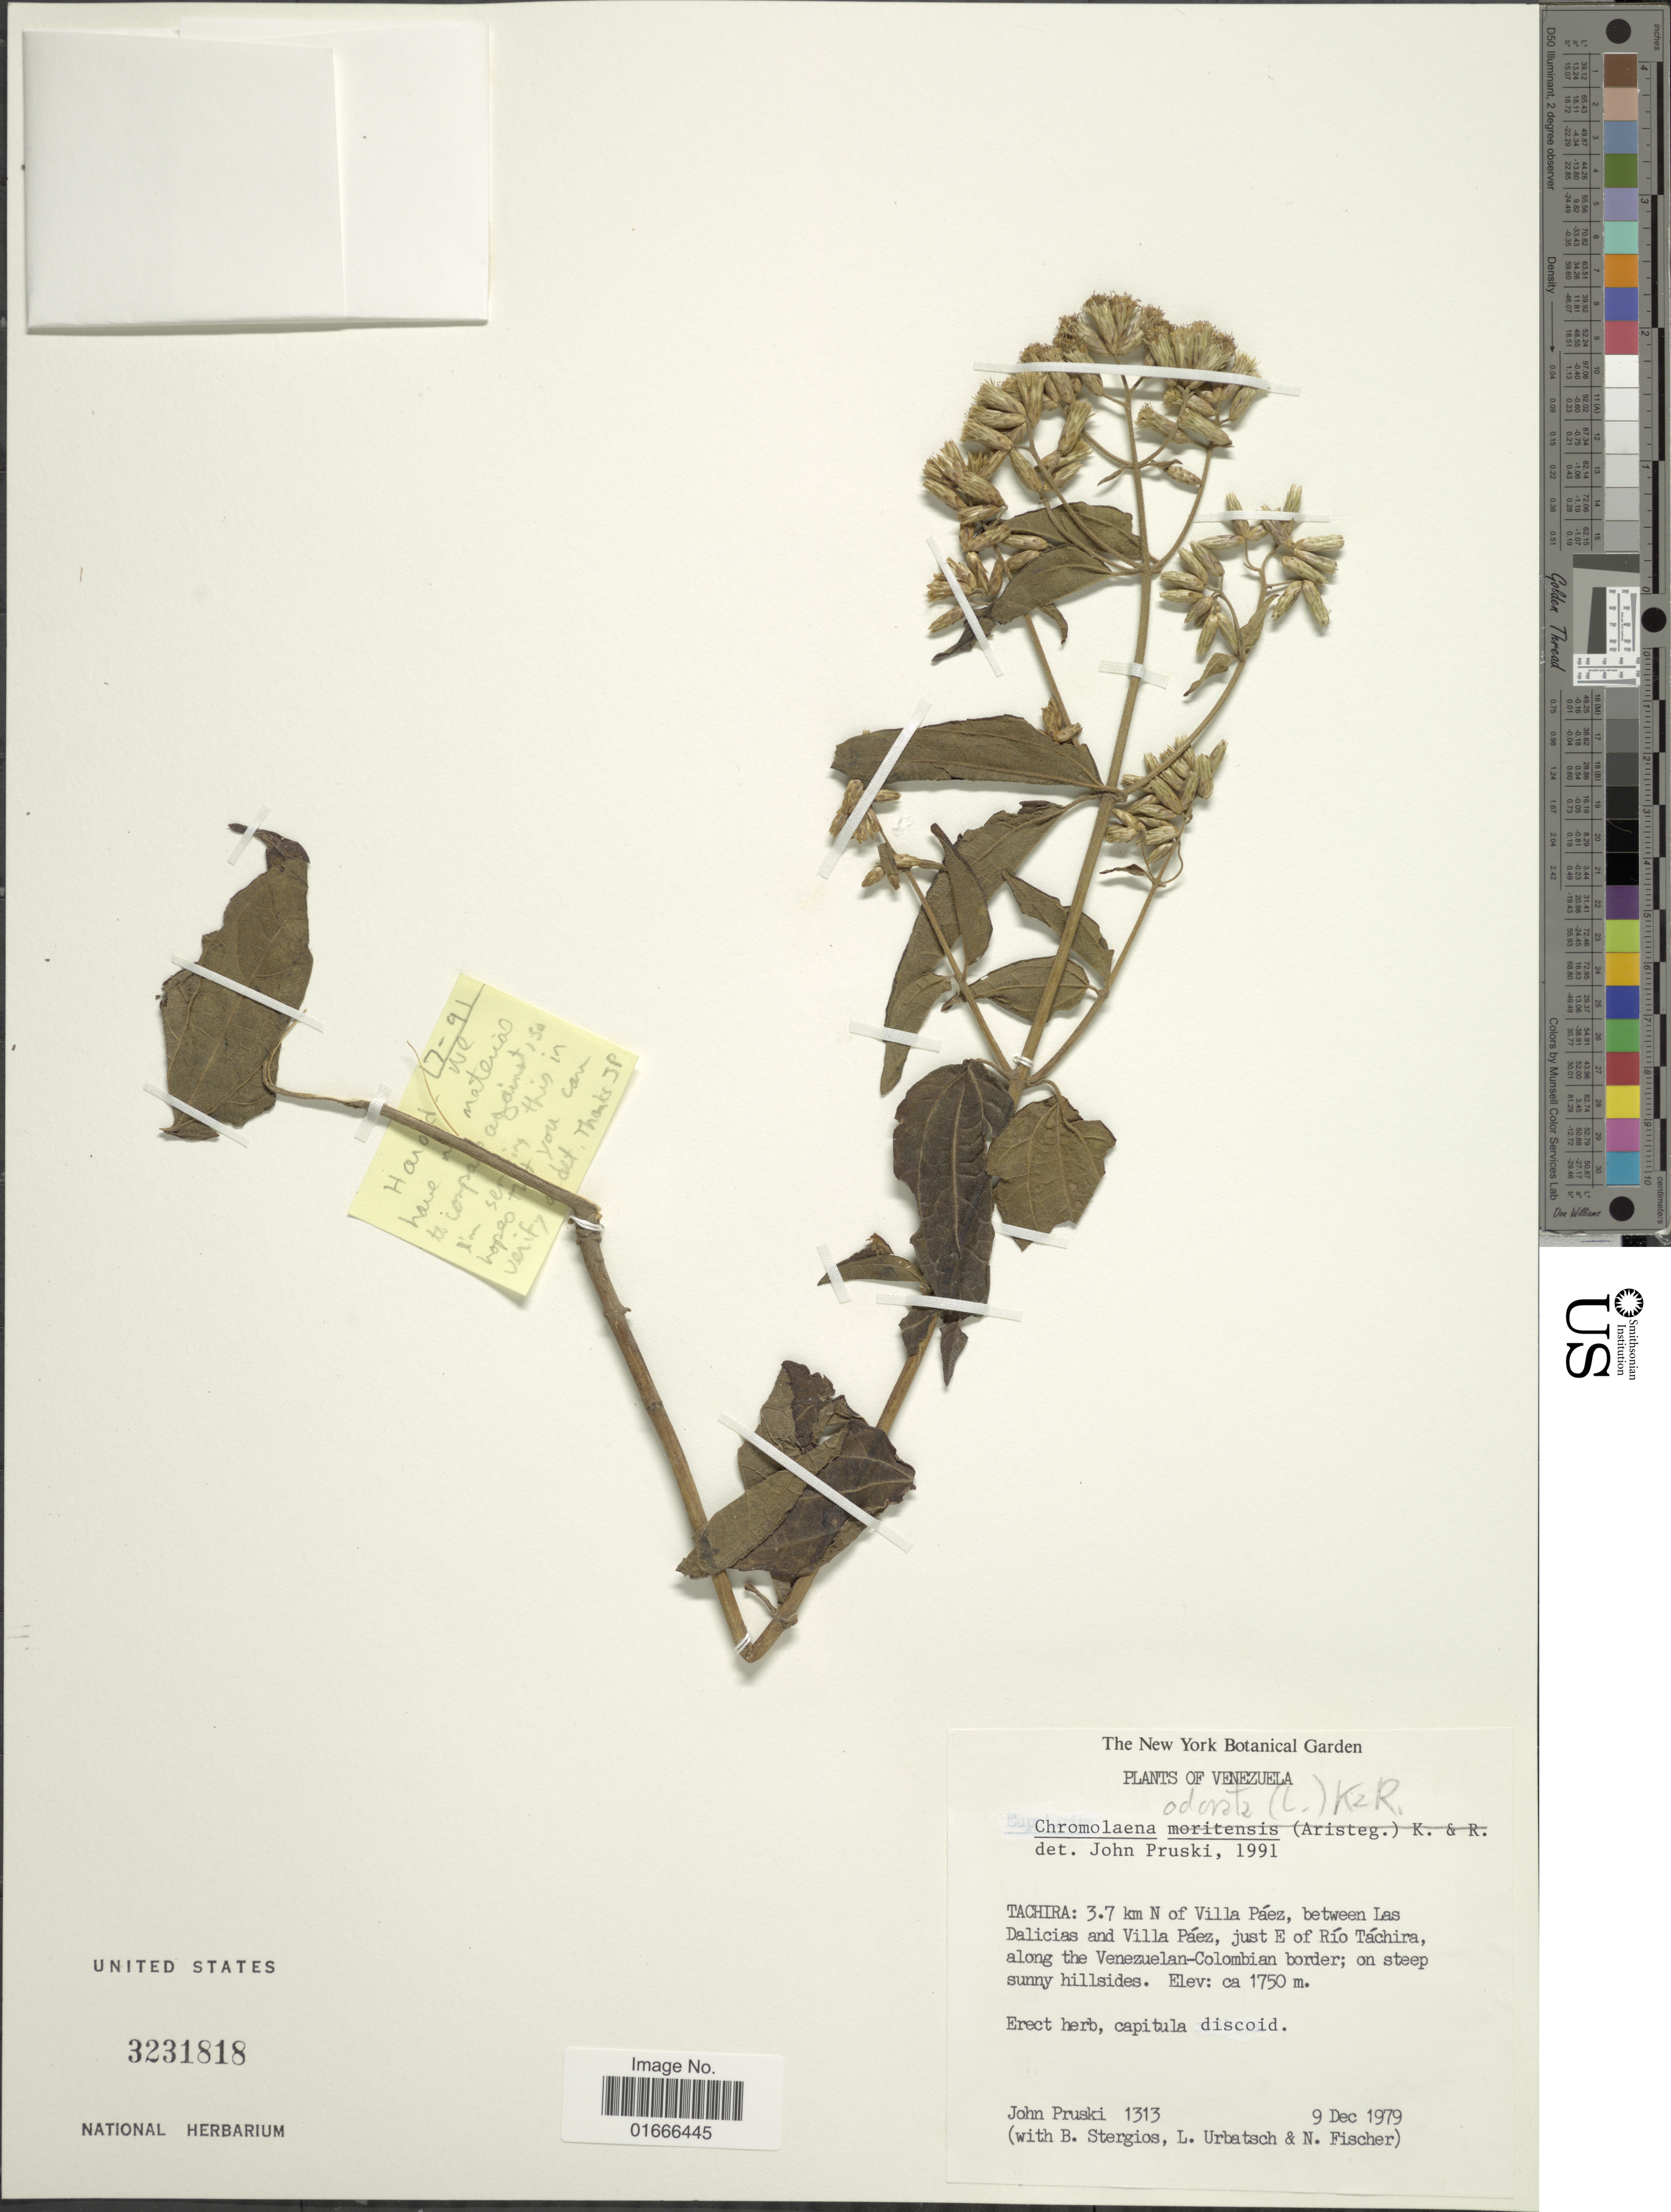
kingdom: Plantae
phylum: Tracheophyta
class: Magnoliopsida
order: Asterales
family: Asteraceae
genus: Chromolaena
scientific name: Chromolaena odorata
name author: (L.) R.M. King & H. Rob.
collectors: J. F. Pruski, B. G. Stergios, L. Urbatsch & N. Fischer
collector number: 1313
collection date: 1979-12-09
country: Venezuela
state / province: Tachira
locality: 3.7 km N of Villa Paez, between Las Dalicias and Villa Paez, E of Rio Tachira, along Venezuelan-Colombian border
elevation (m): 1750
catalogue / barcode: US 3231818